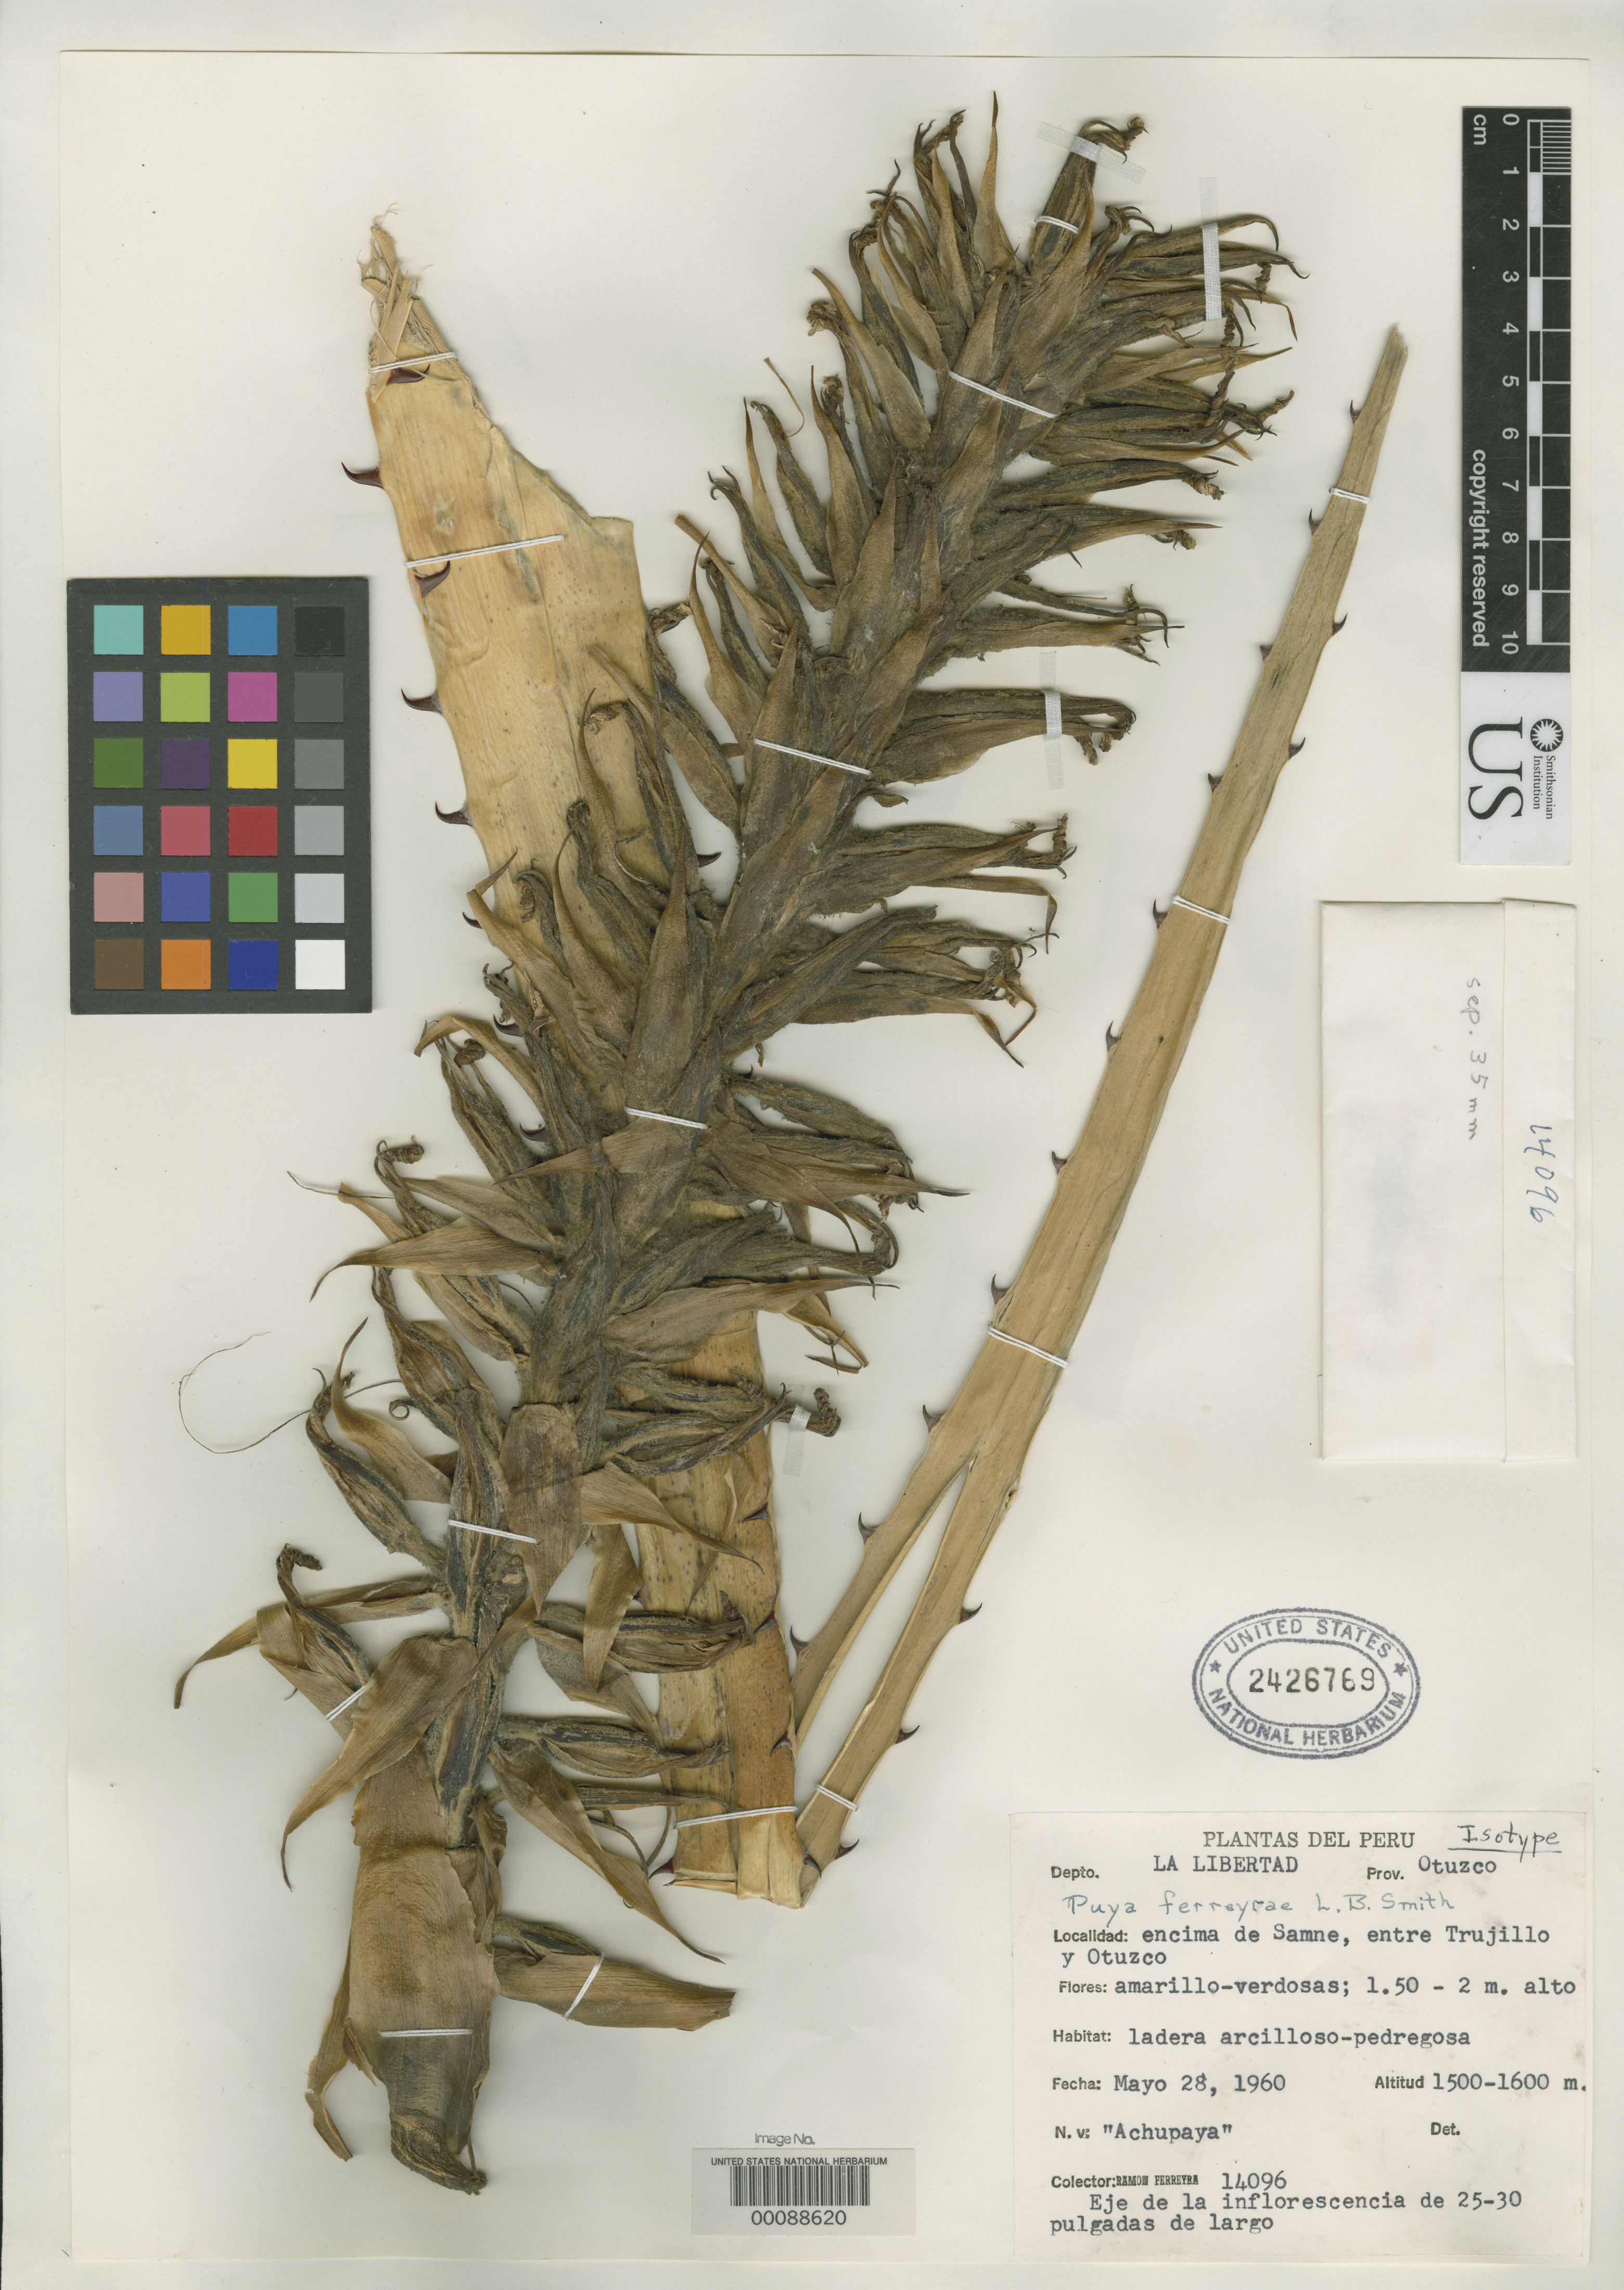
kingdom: Plantae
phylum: Tracheophyta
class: Liliopsida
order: Poales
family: Bromeliaceae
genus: Puya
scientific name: Puya ferreyrae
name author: L.B. Sm.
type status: Isotype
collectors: R. A. Ferreyra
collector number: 14096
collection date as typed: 28 May 1960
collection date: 1960-05-28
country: Peru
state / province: La Libertad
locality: Between Trujillo and Otuzco.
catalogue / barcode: US 2426769